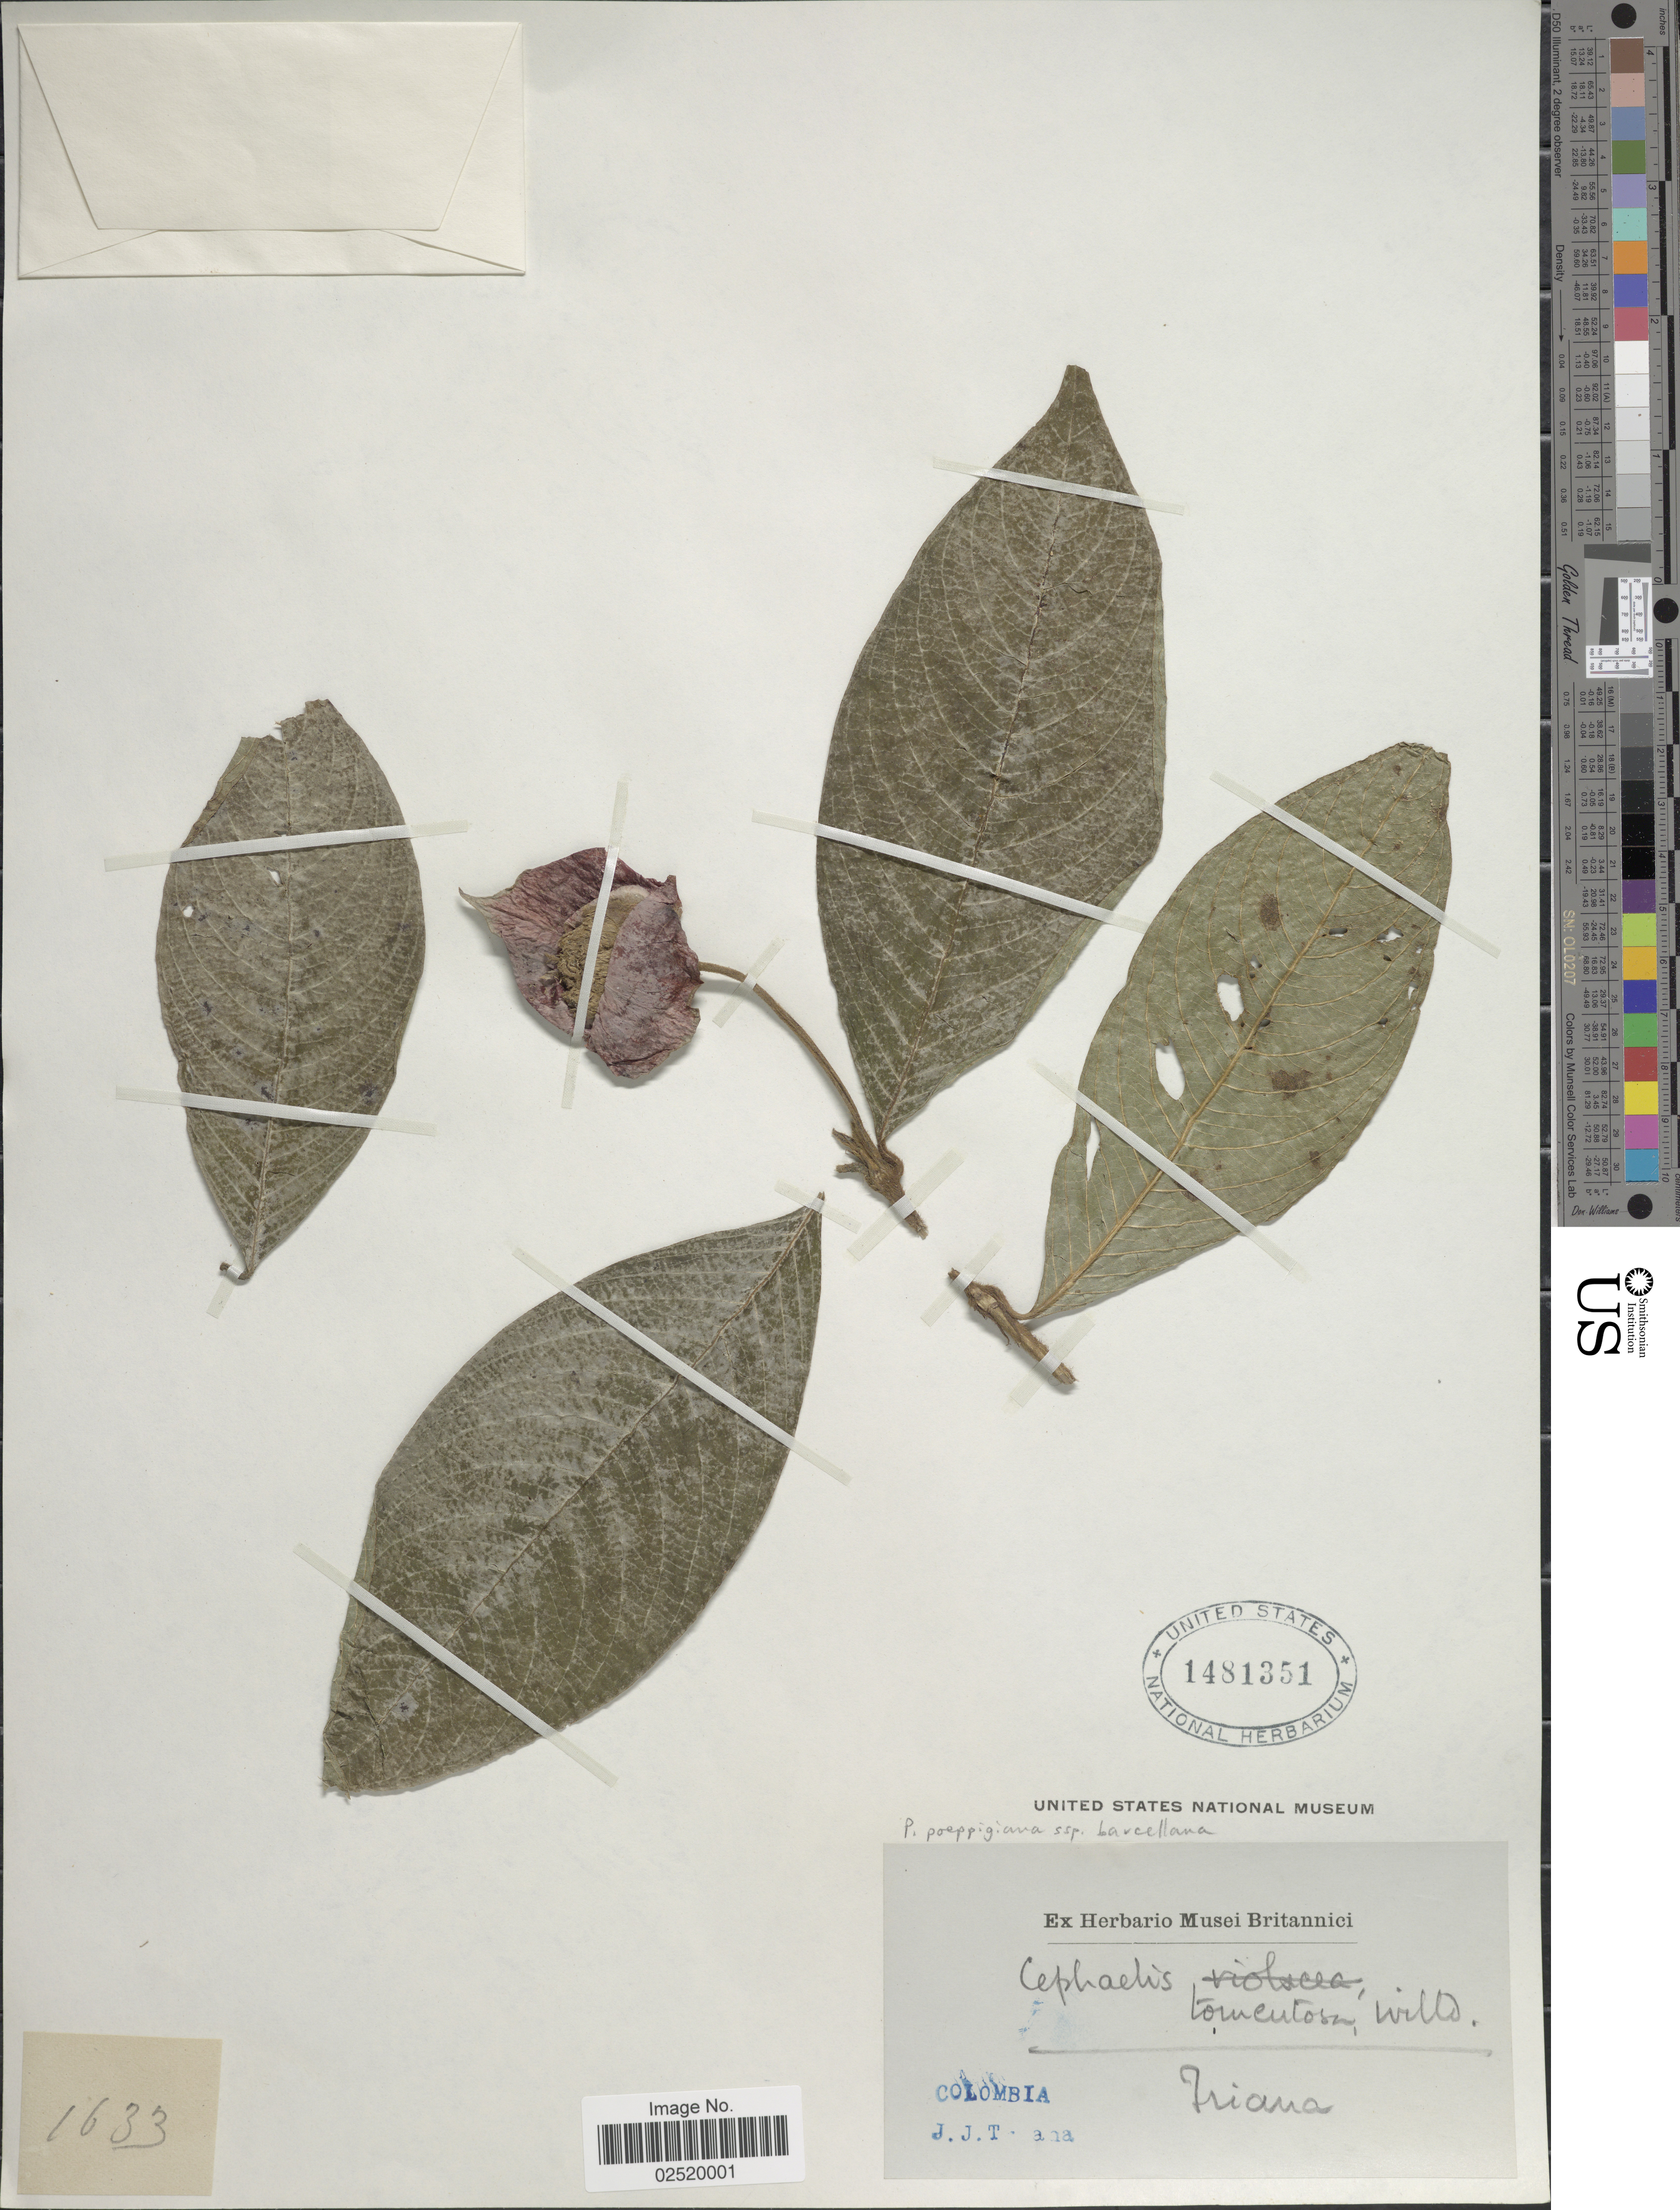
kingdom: Plantae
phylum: Tracheophyta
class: Magnoliopsida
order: Gentianales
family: Rubiaceae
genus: Psychotria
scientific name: Psychotria poeppigiana subsp. barcellana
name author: (Müll. Arg.) Steyerm.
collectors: J. J. Triana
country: Colombia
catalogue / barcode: US 1481351